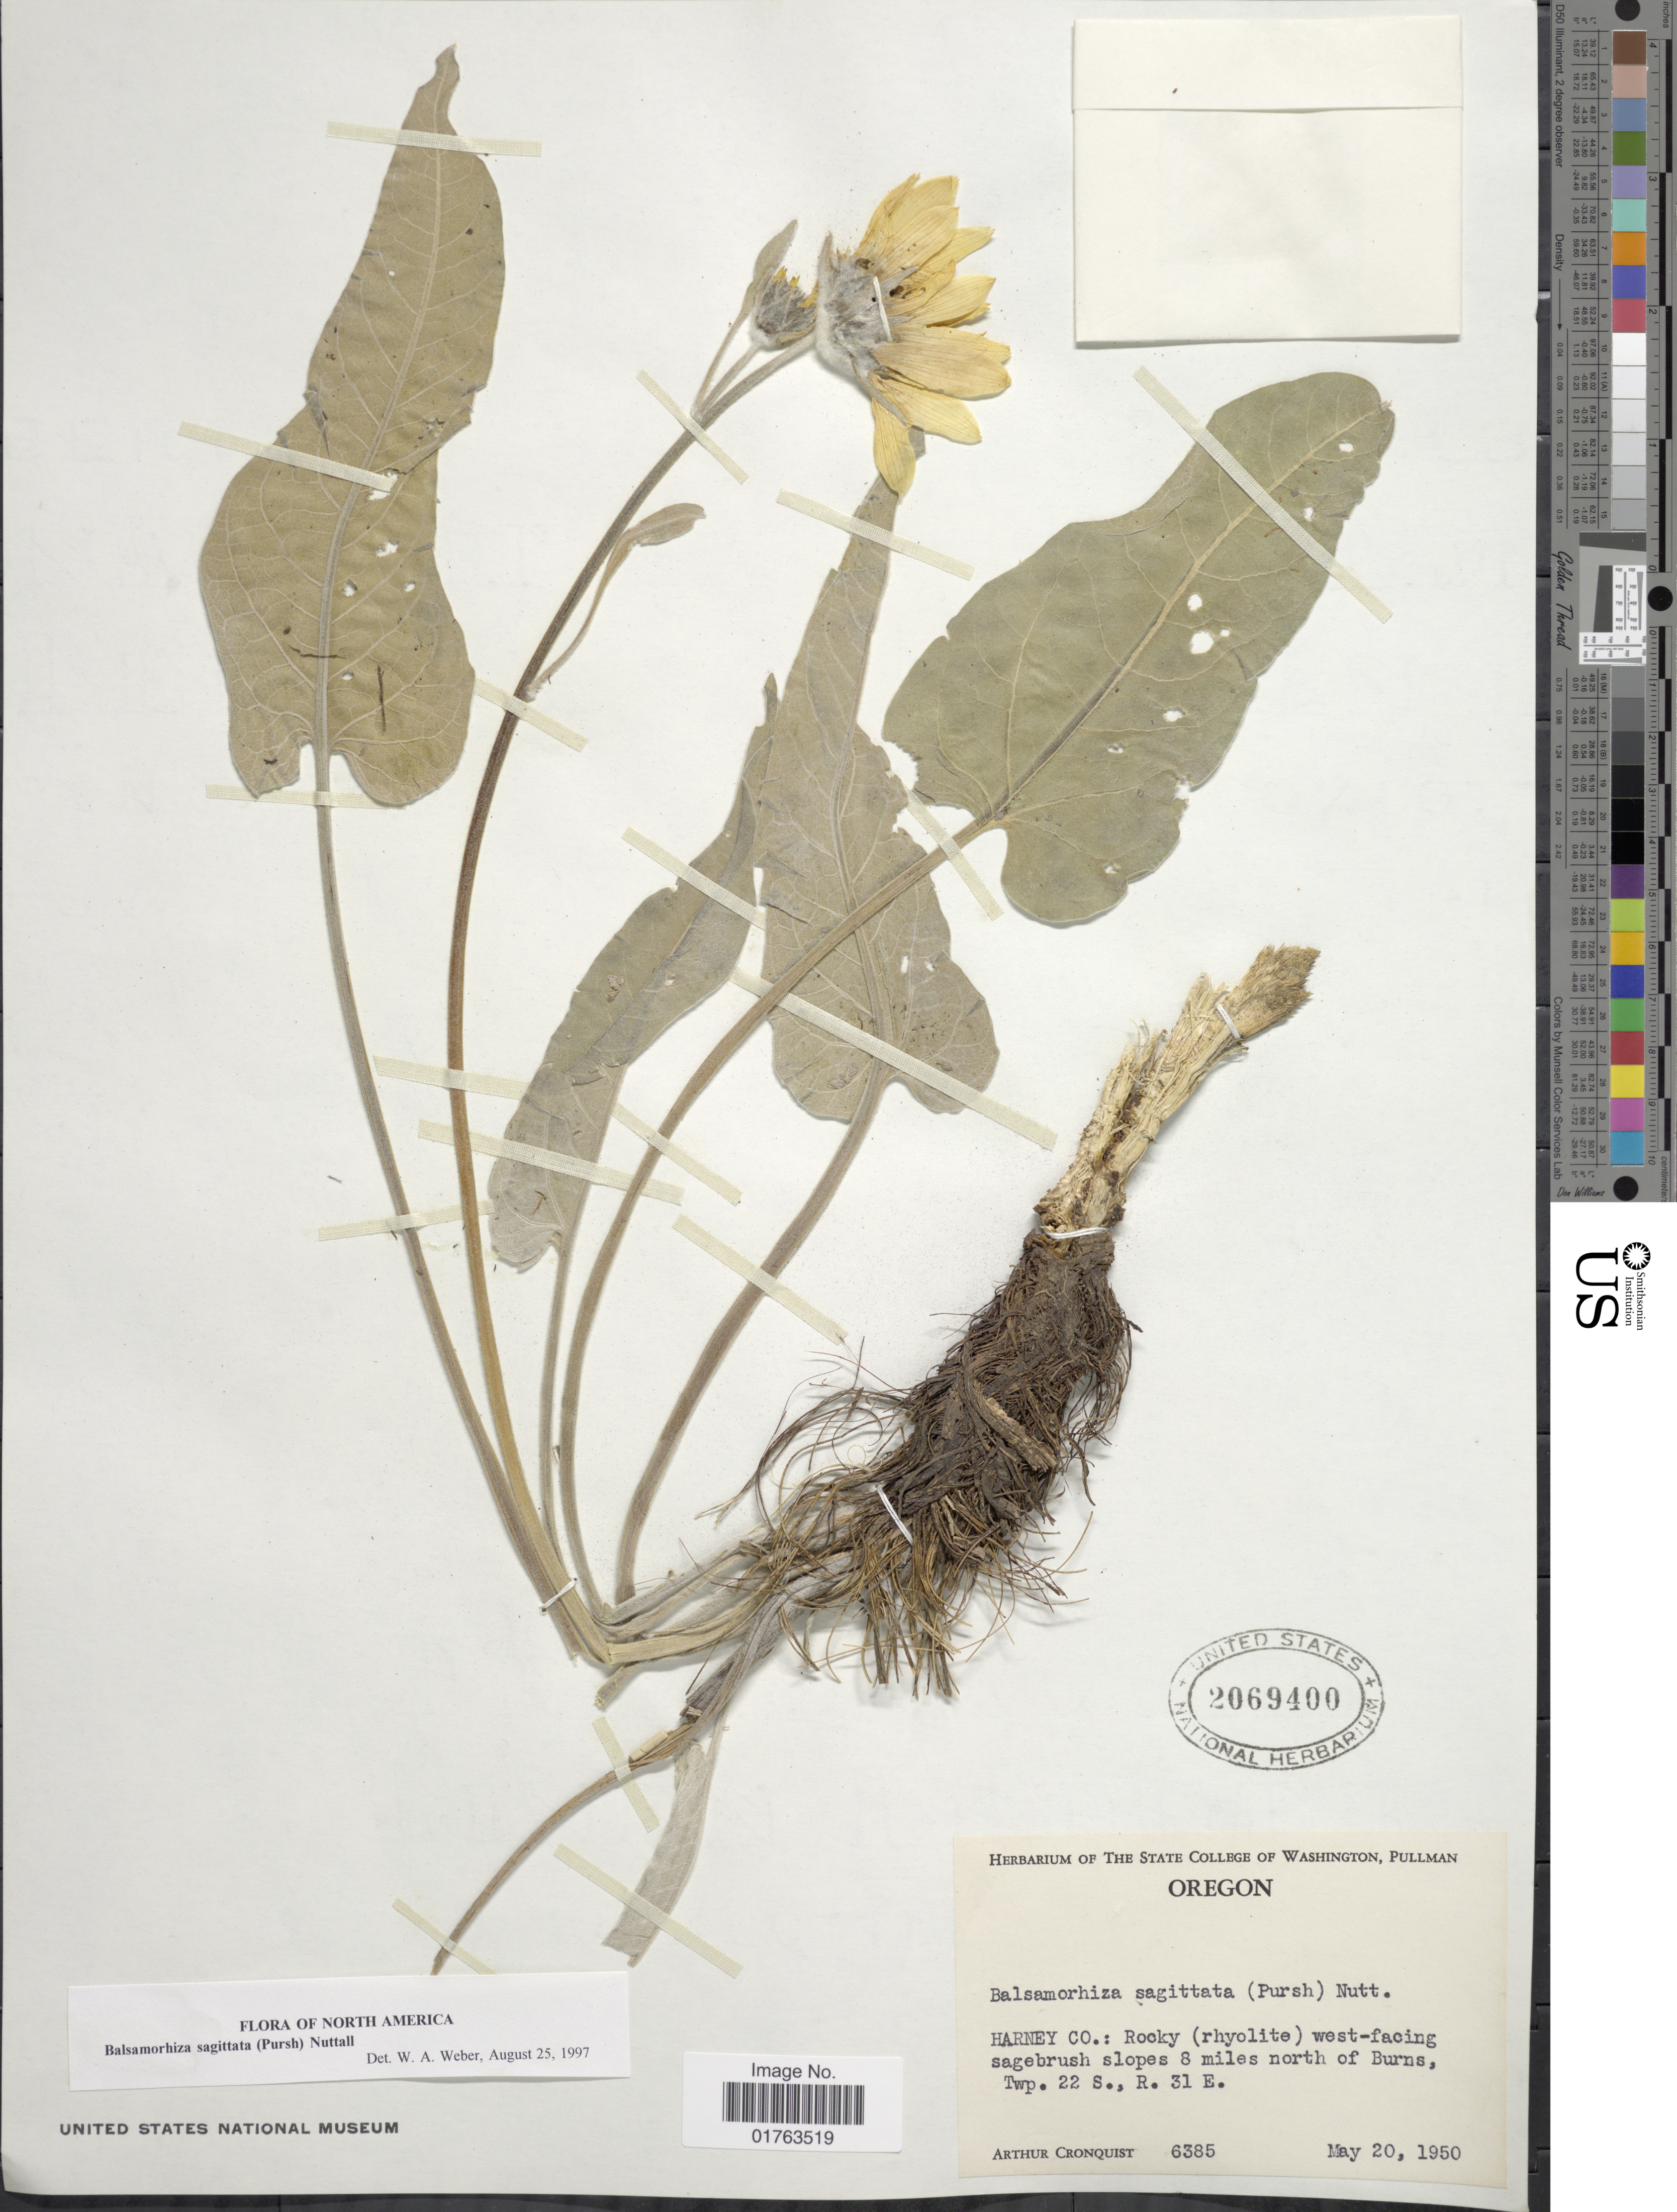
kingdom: Plantae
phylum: Tracheophyta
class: Magnoliopsida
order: Asterales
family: Asteraceae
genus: Balsamorhiza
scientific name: Balsamorhiza sagittata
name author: (Pursh) Nutt.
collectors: A. J. Cronquist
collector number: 6385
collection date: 1950-05-20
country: United States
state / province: Oregon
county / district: Harney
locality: Harney Co.: Rocky (rhyolite) west-facing sagebrush slopes 8 miles north of Burns, Twp. 22 S., R. 31 E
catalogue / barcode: US 2069400